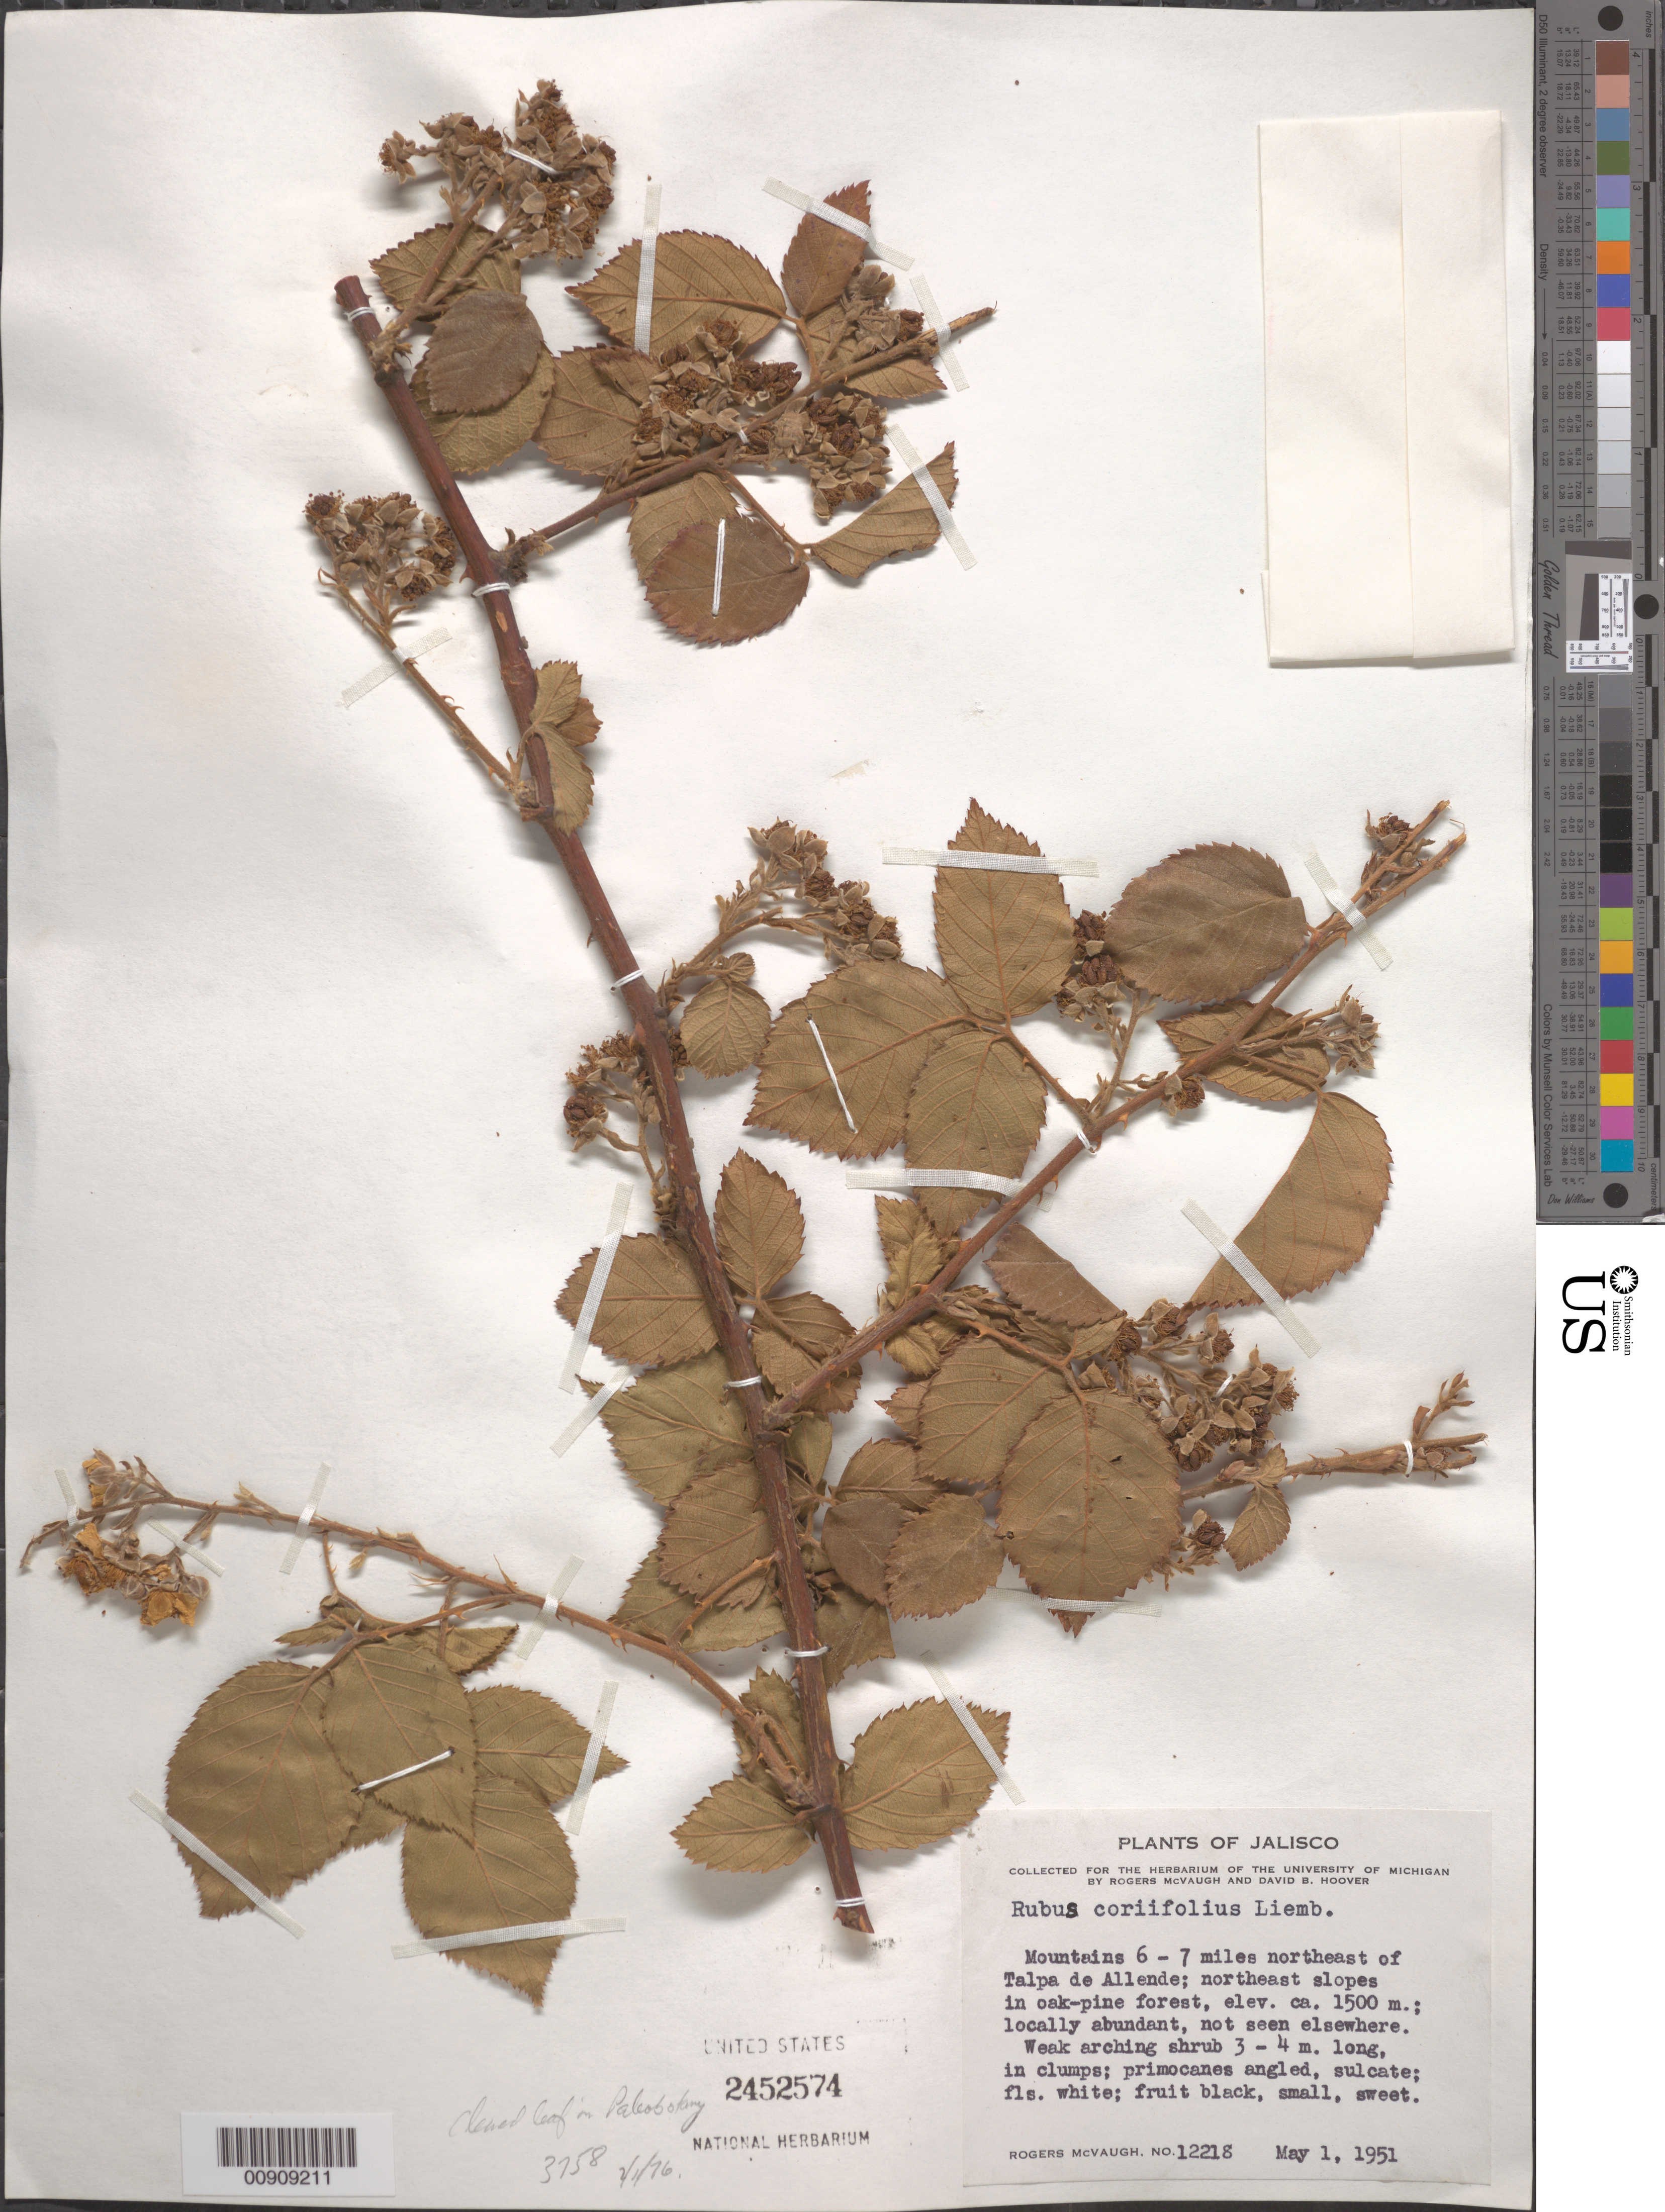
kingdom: Plantae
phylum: Tracheophyta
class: Magnoliopsida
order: Rosales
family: Rosaceae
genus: Rubus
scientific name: Rubus coriifolius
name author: Liebm.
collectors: R. McVaugh & D. B. Hoover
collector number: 12218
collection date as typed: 01 May 1951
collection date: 1951-05-01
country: Mexico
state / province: Jalisco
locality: Mountains 6 - 7 miles northeast of Talpa de Allende.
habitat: Northeast slopes in oak-pine forest.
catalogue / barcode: US 2452574